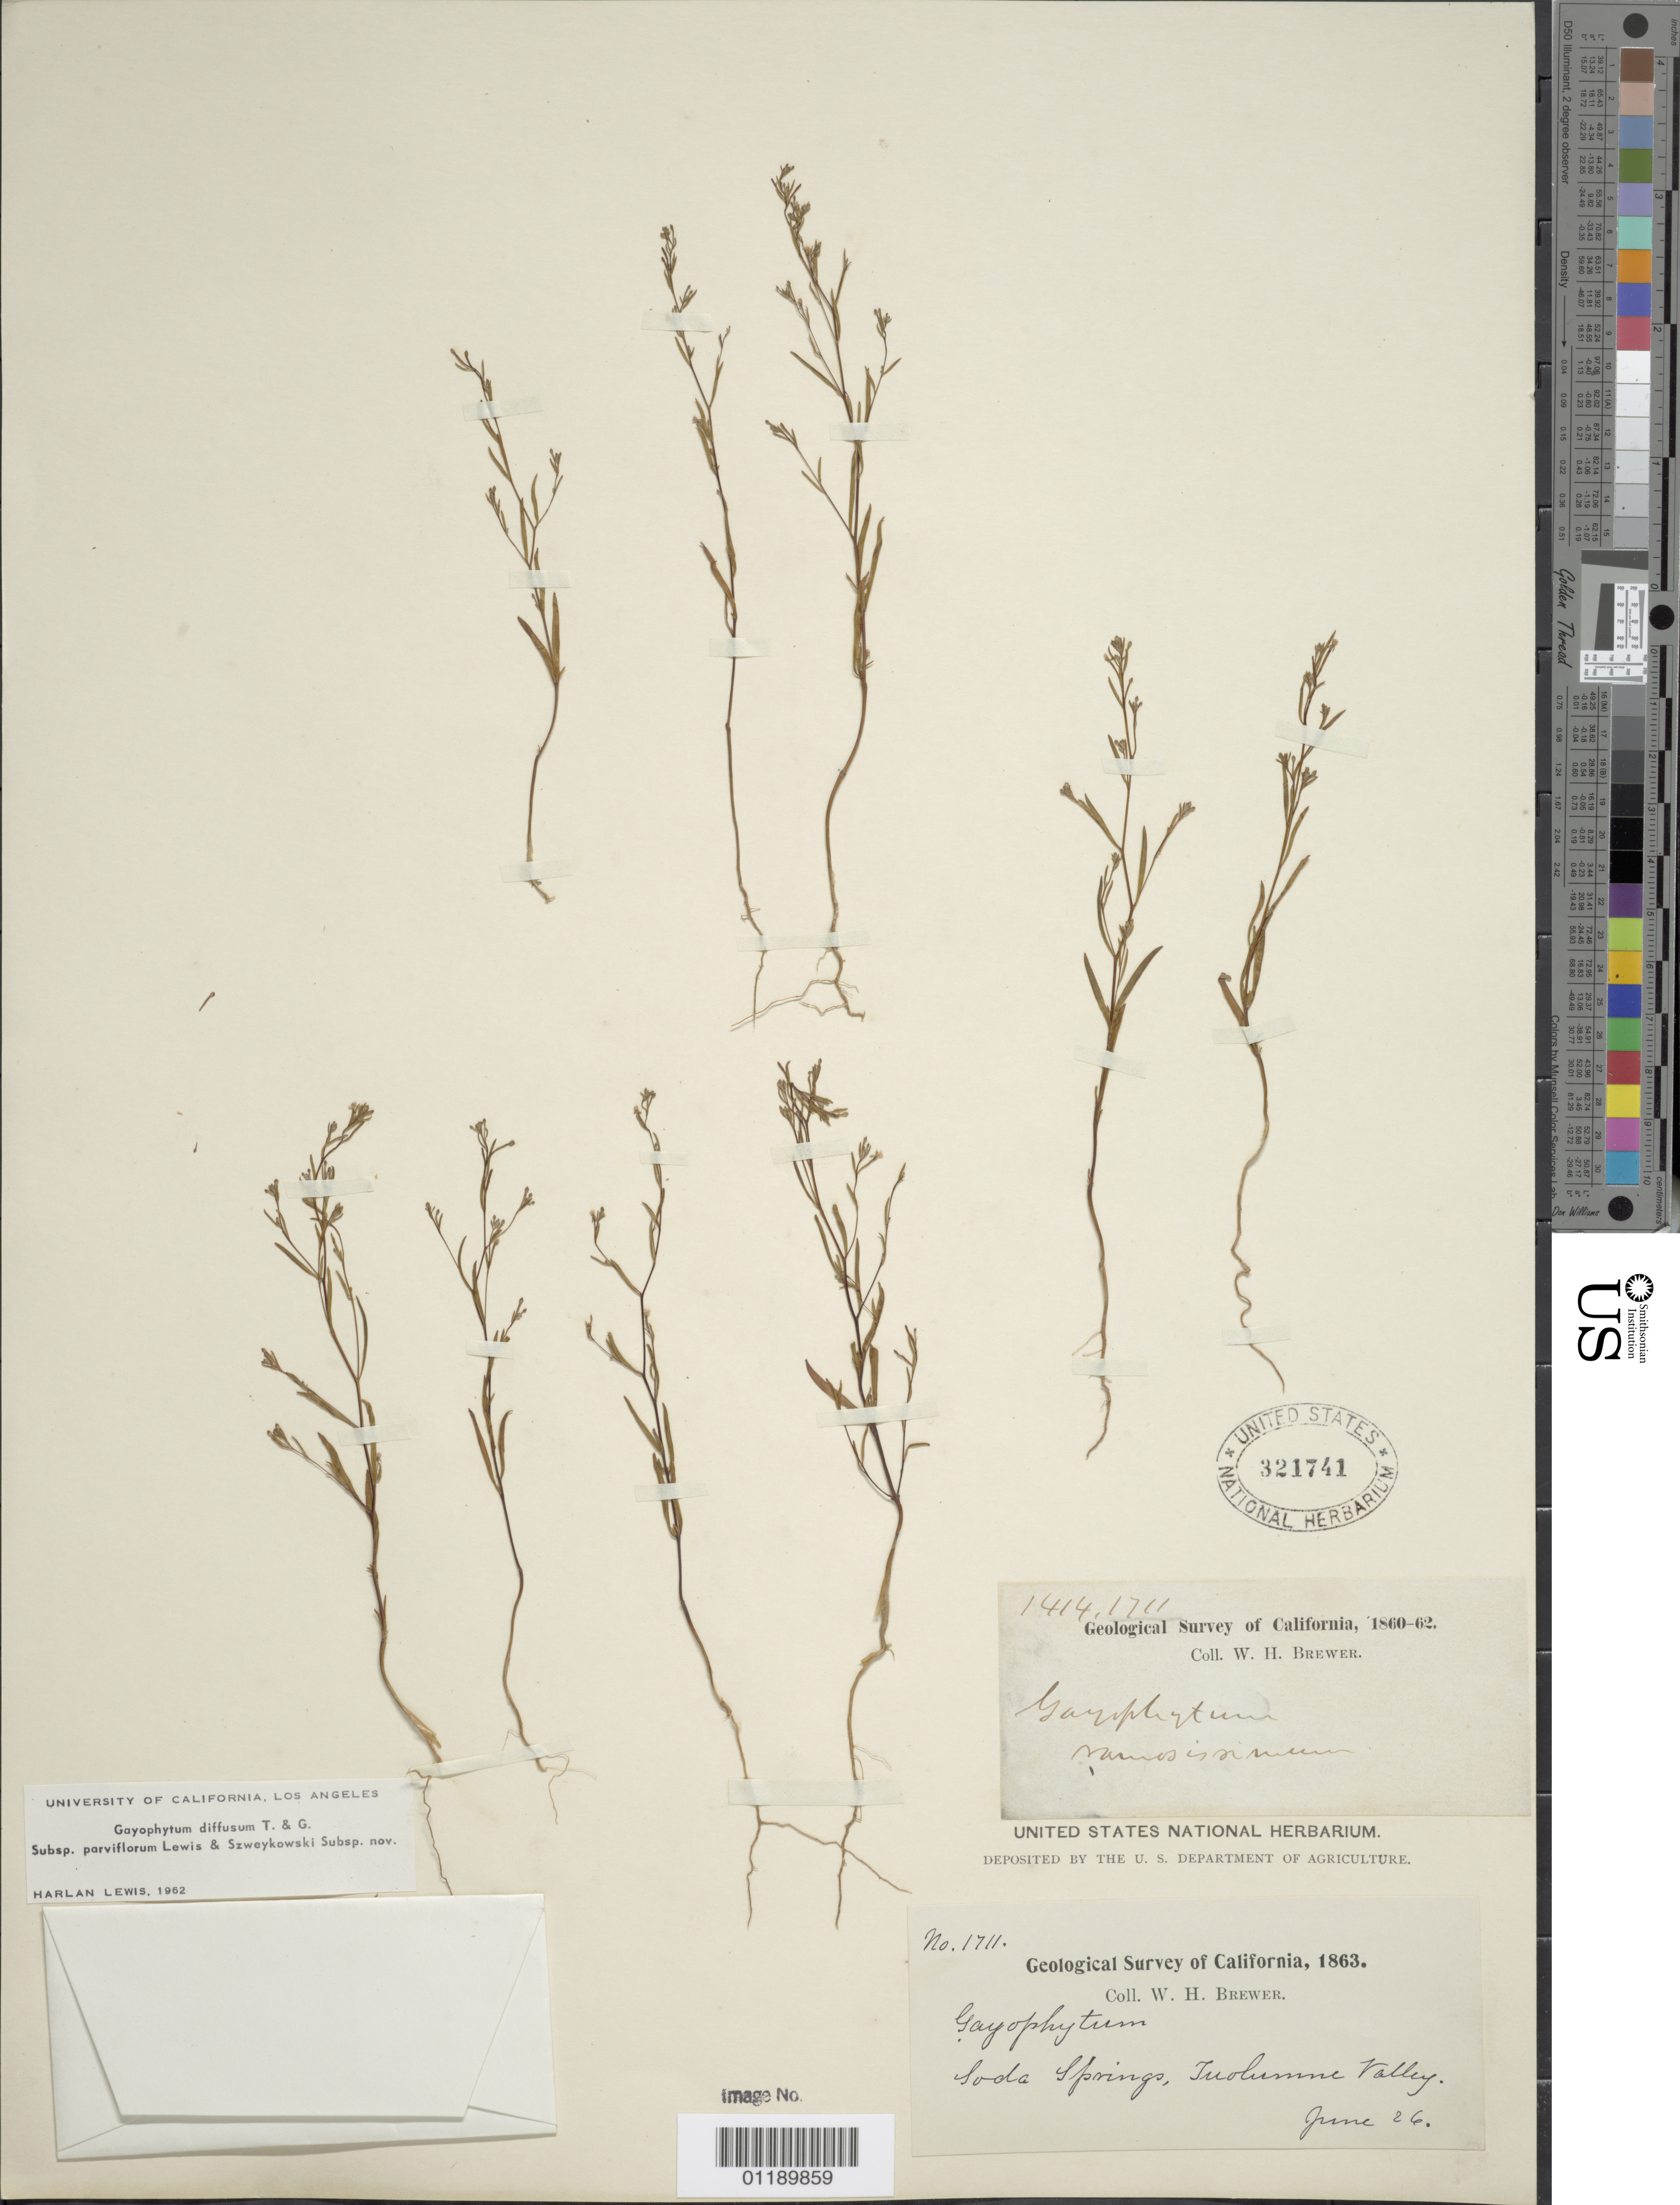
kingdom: Plantae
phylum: Tracheophyta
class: Magnoliopsida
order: Myrtales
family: Onagraceae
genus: Gayophytum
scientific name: Gayophytum diffusum subsp. parviflorum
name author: F. H. Lewis & Szweyk.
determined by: Lewis, H.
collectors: W. H. Brewer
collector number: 1711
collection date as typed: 26 Jun 1863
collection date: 1863-06-26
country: United States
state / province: California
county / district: Tuolumne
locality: Soda Springs, Tuolumne Valley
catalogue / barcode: US 321741